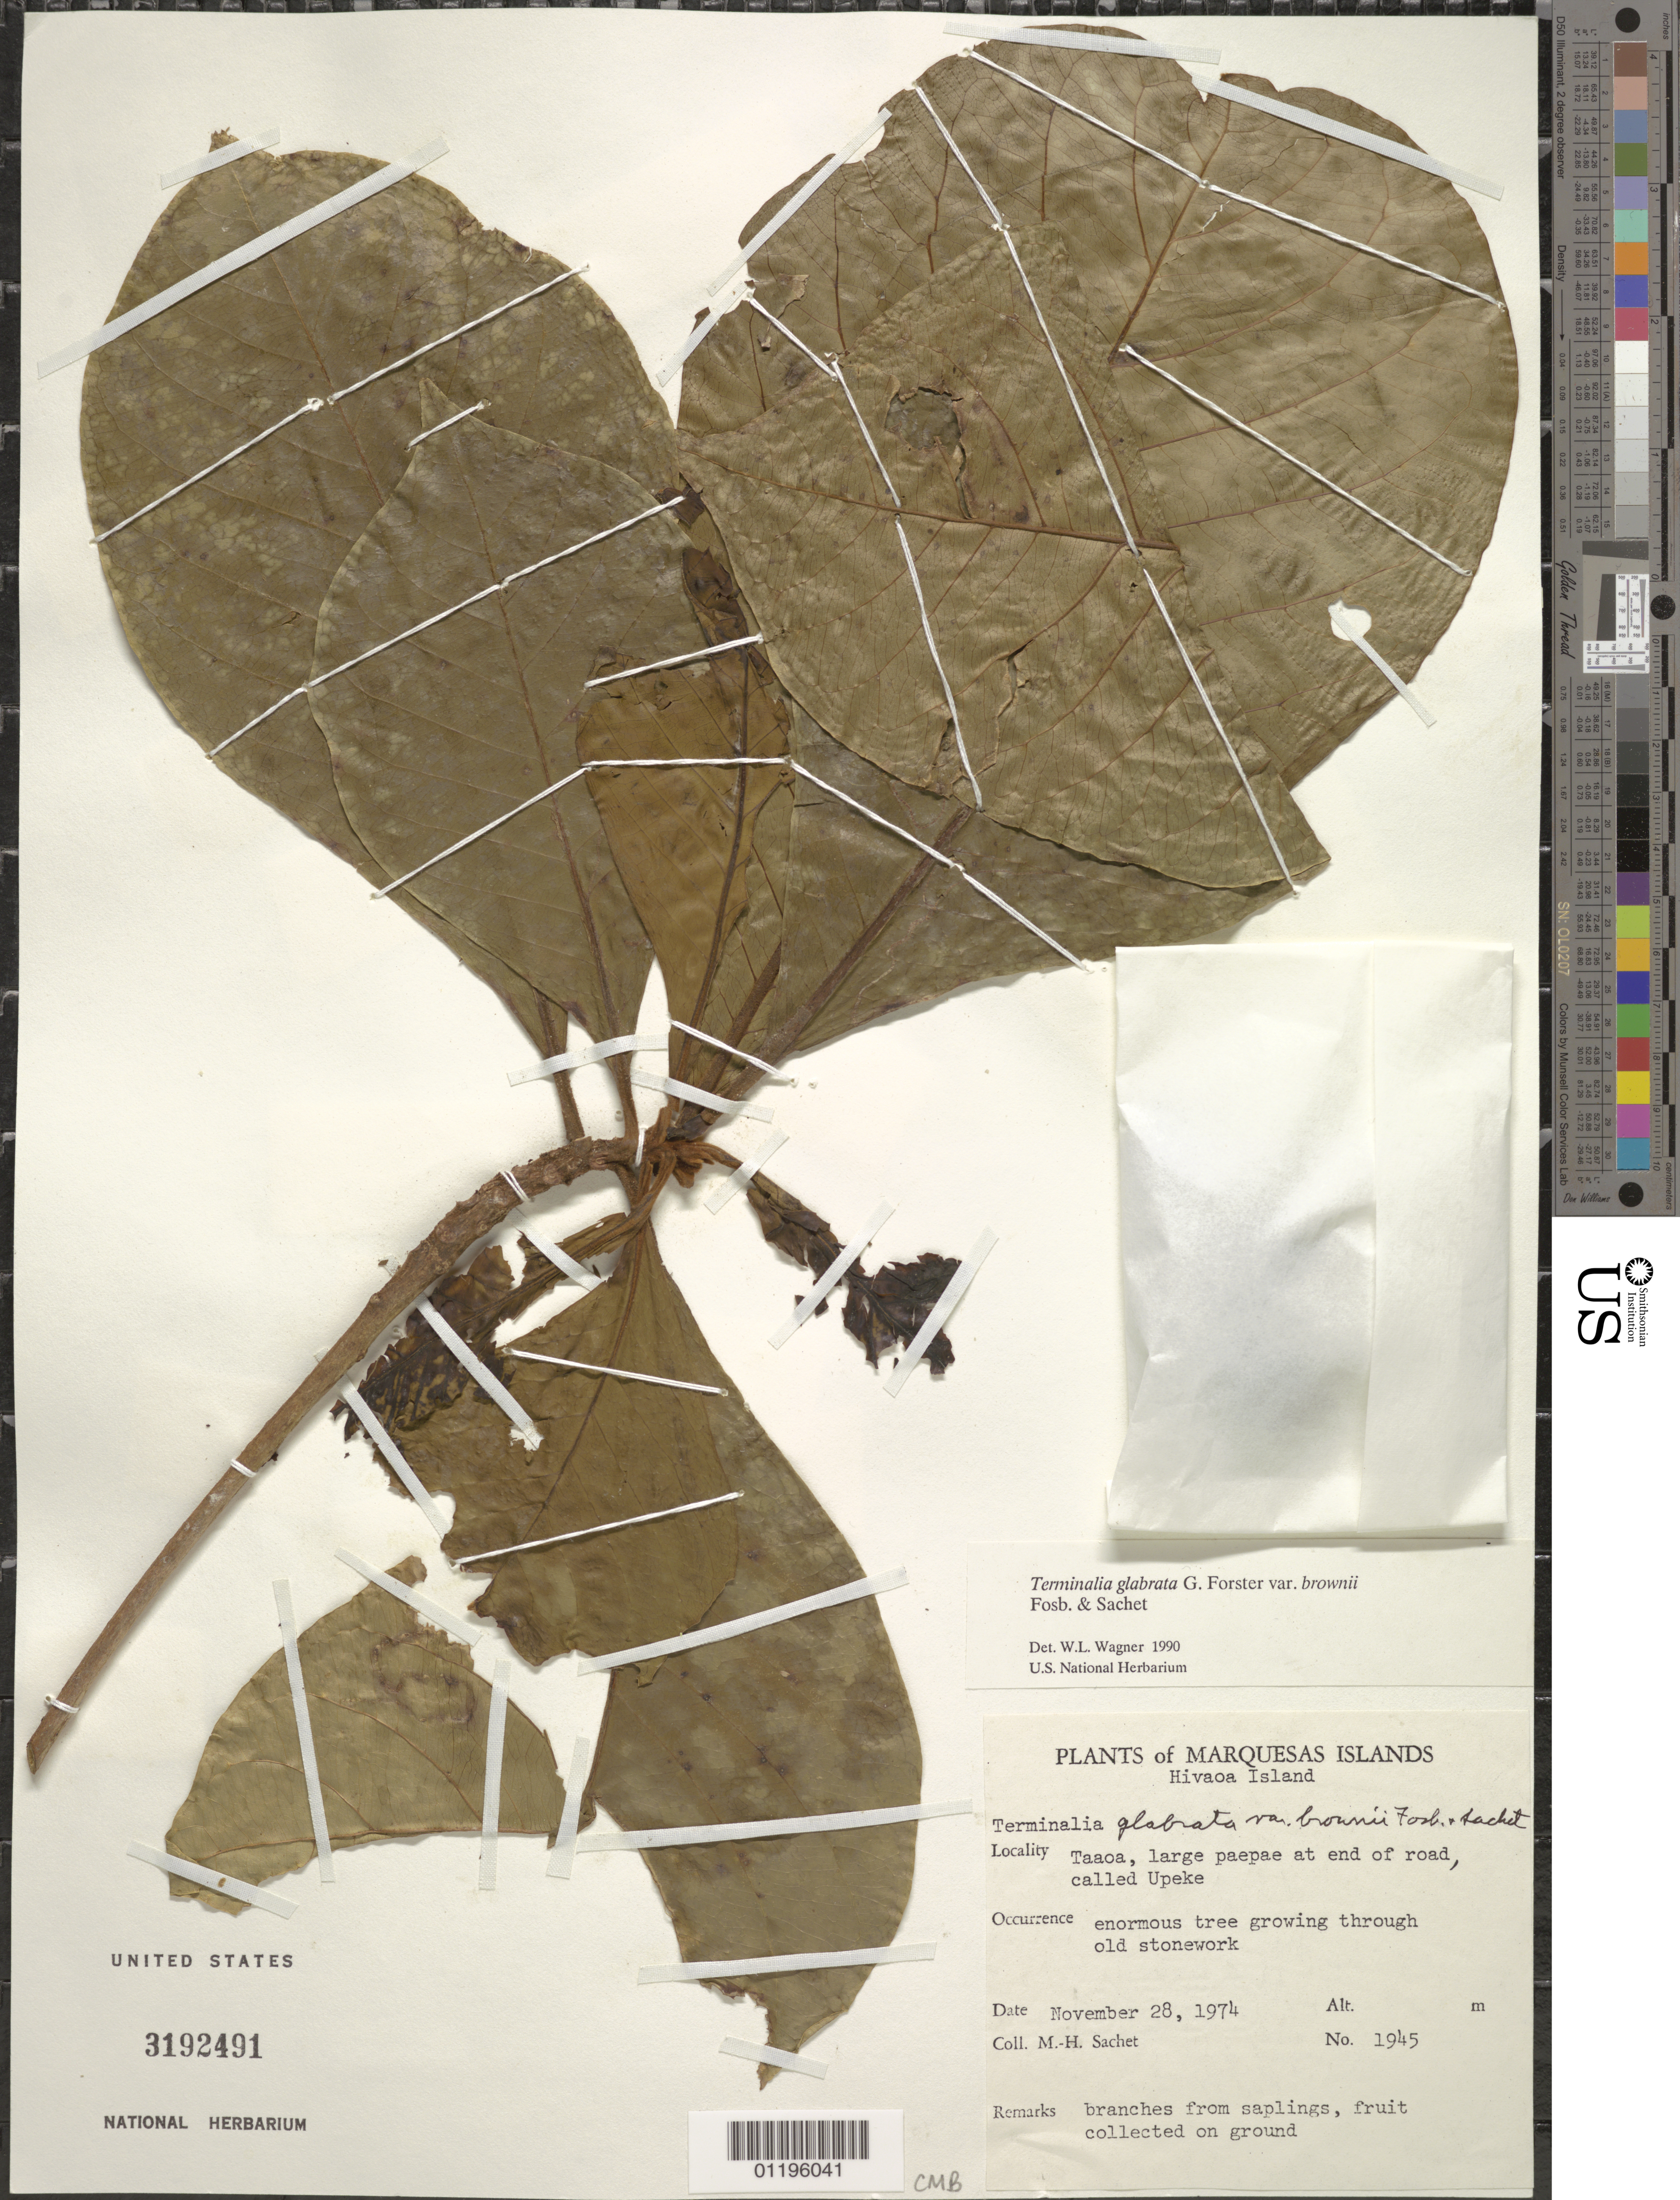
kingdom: Plantae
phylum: Tracheophyta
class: Magnoliopsida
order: Myrtales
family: Combretaceae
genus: Terminalia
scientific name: Terminalia glabrata var. brownii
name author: Fosberg & Sachet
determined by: Wagner, W. L., (BOT), Smithsonian Institution - National Museum of Natural History (UNITED STATES)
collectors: M.-H. Sachet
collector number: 1945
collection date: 1974-11-28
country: French Polynesia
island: Hiva Oa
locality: Taaoa, large paepae at end of road, called Upeke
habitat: Growing through old stonework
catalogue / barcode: US 3192491